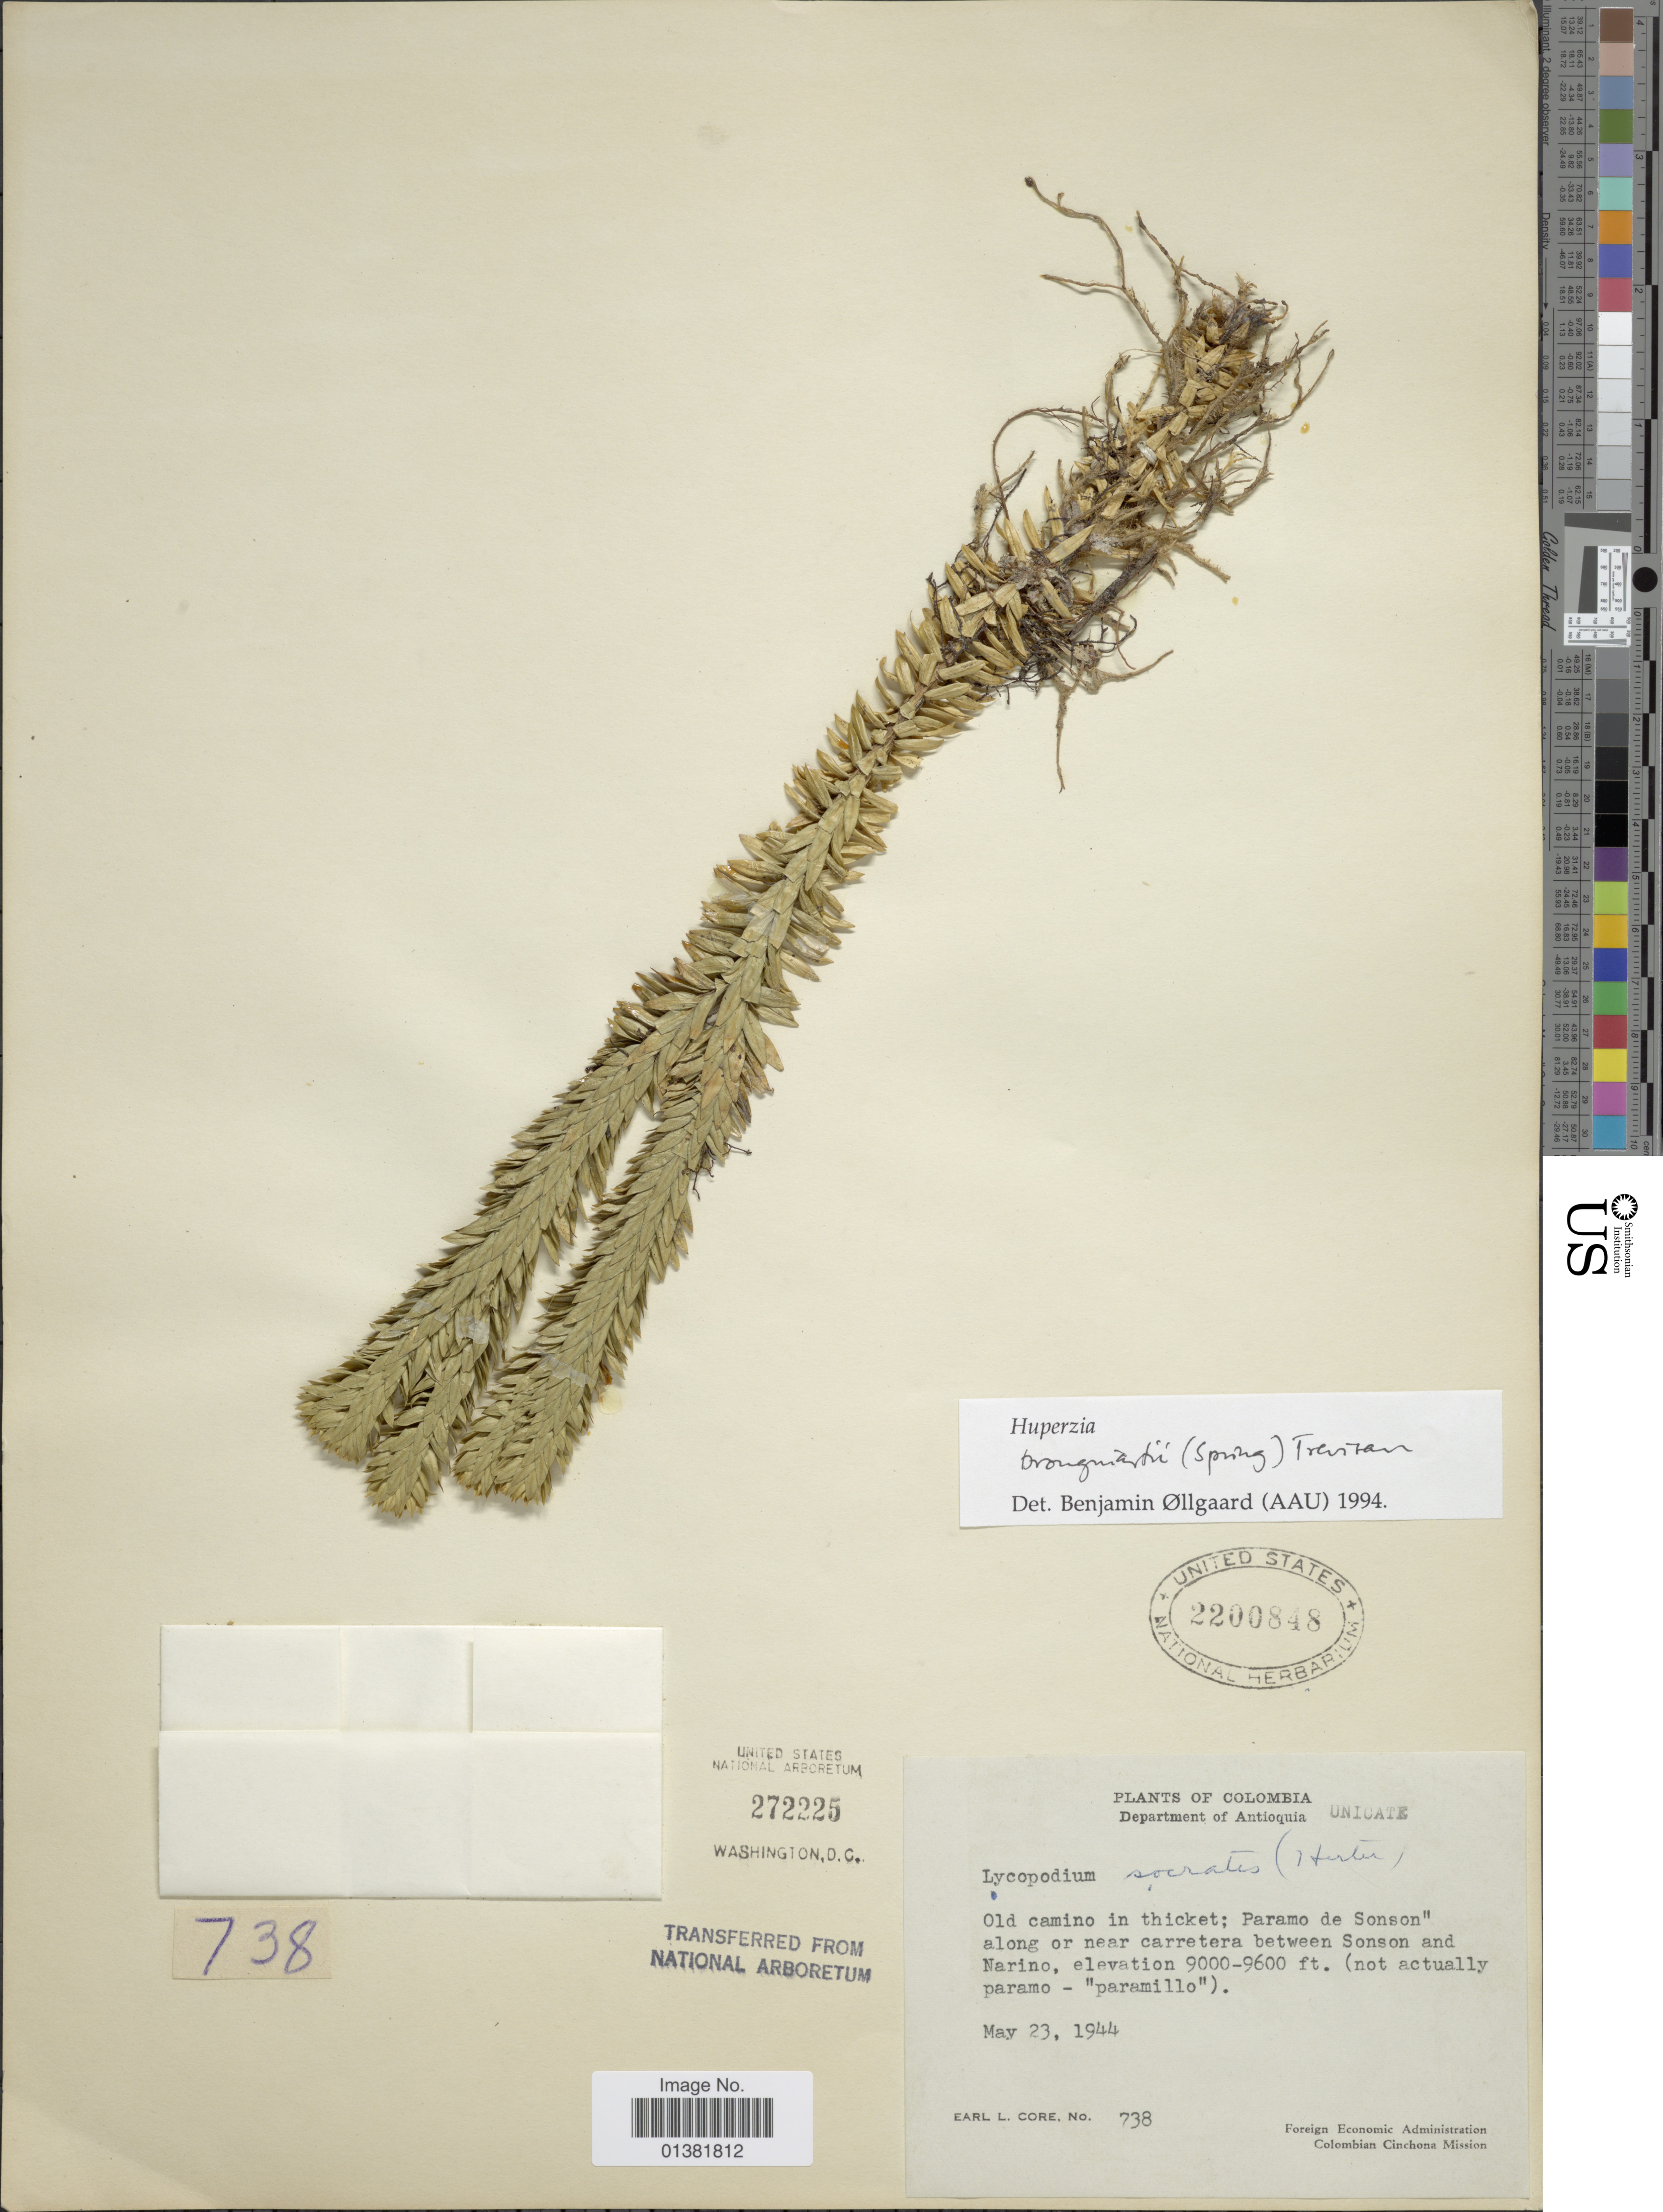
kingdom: Plantae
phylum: Tracheophyta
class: Lycopodiopsida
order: Lycopodiales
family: Lycopodiaceae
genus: Phlegmariurus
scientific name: Phlegmariurus brongniartii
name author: (Spring) B. Øllg.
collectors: E. L. Core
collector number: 738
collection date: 1944-05-23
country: Colombia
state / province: Antioquia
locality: Old camino in thicket; Paramo de Sonson along or near carretera between Sonson and Narino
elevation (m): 9000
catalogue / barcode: US 2200848